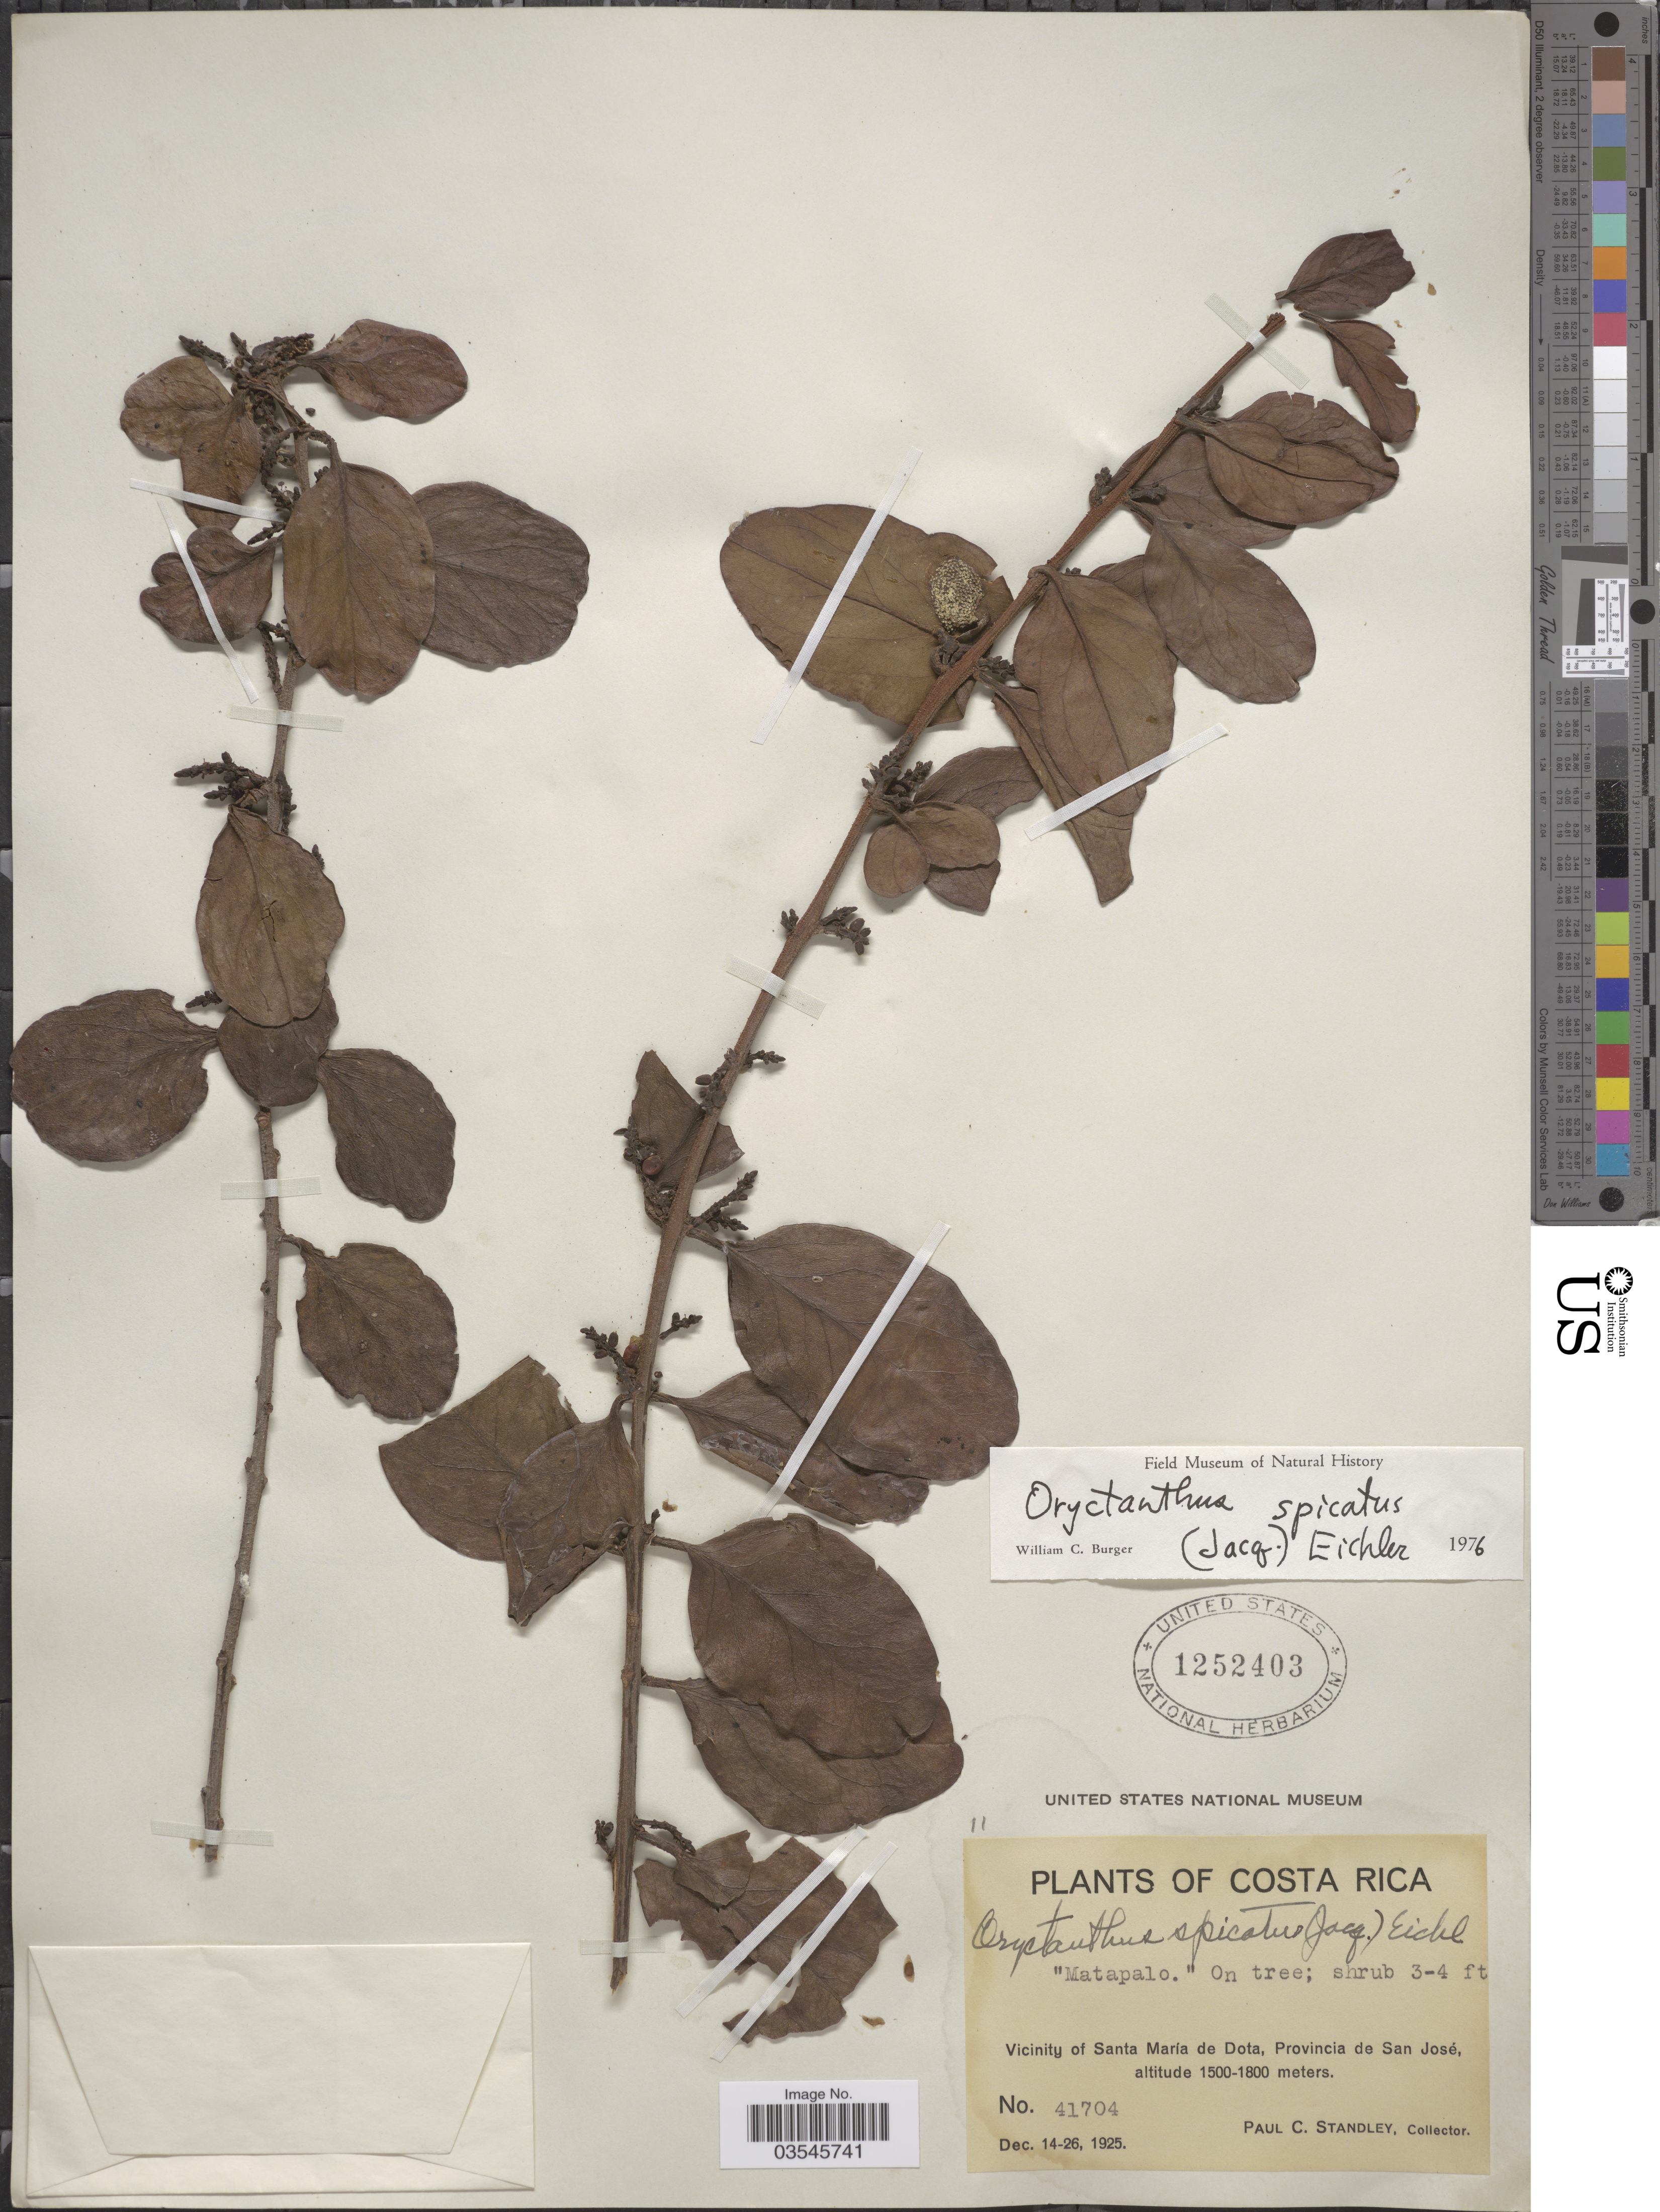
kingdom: Plantae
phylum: Tracheophyta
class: Magnoliopsida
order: Santalales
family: Loranthaceae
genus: Oryctanthus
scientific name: Oryctanthus spicatus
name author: (Jacq.) Eichler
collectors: P. C. Standley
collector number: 41704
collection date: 1925-12-14/1925-12-26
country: Costa Rica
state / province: San José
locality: Vicinity of Santa María de Dota.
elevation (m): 1500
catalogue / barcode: US 1252403